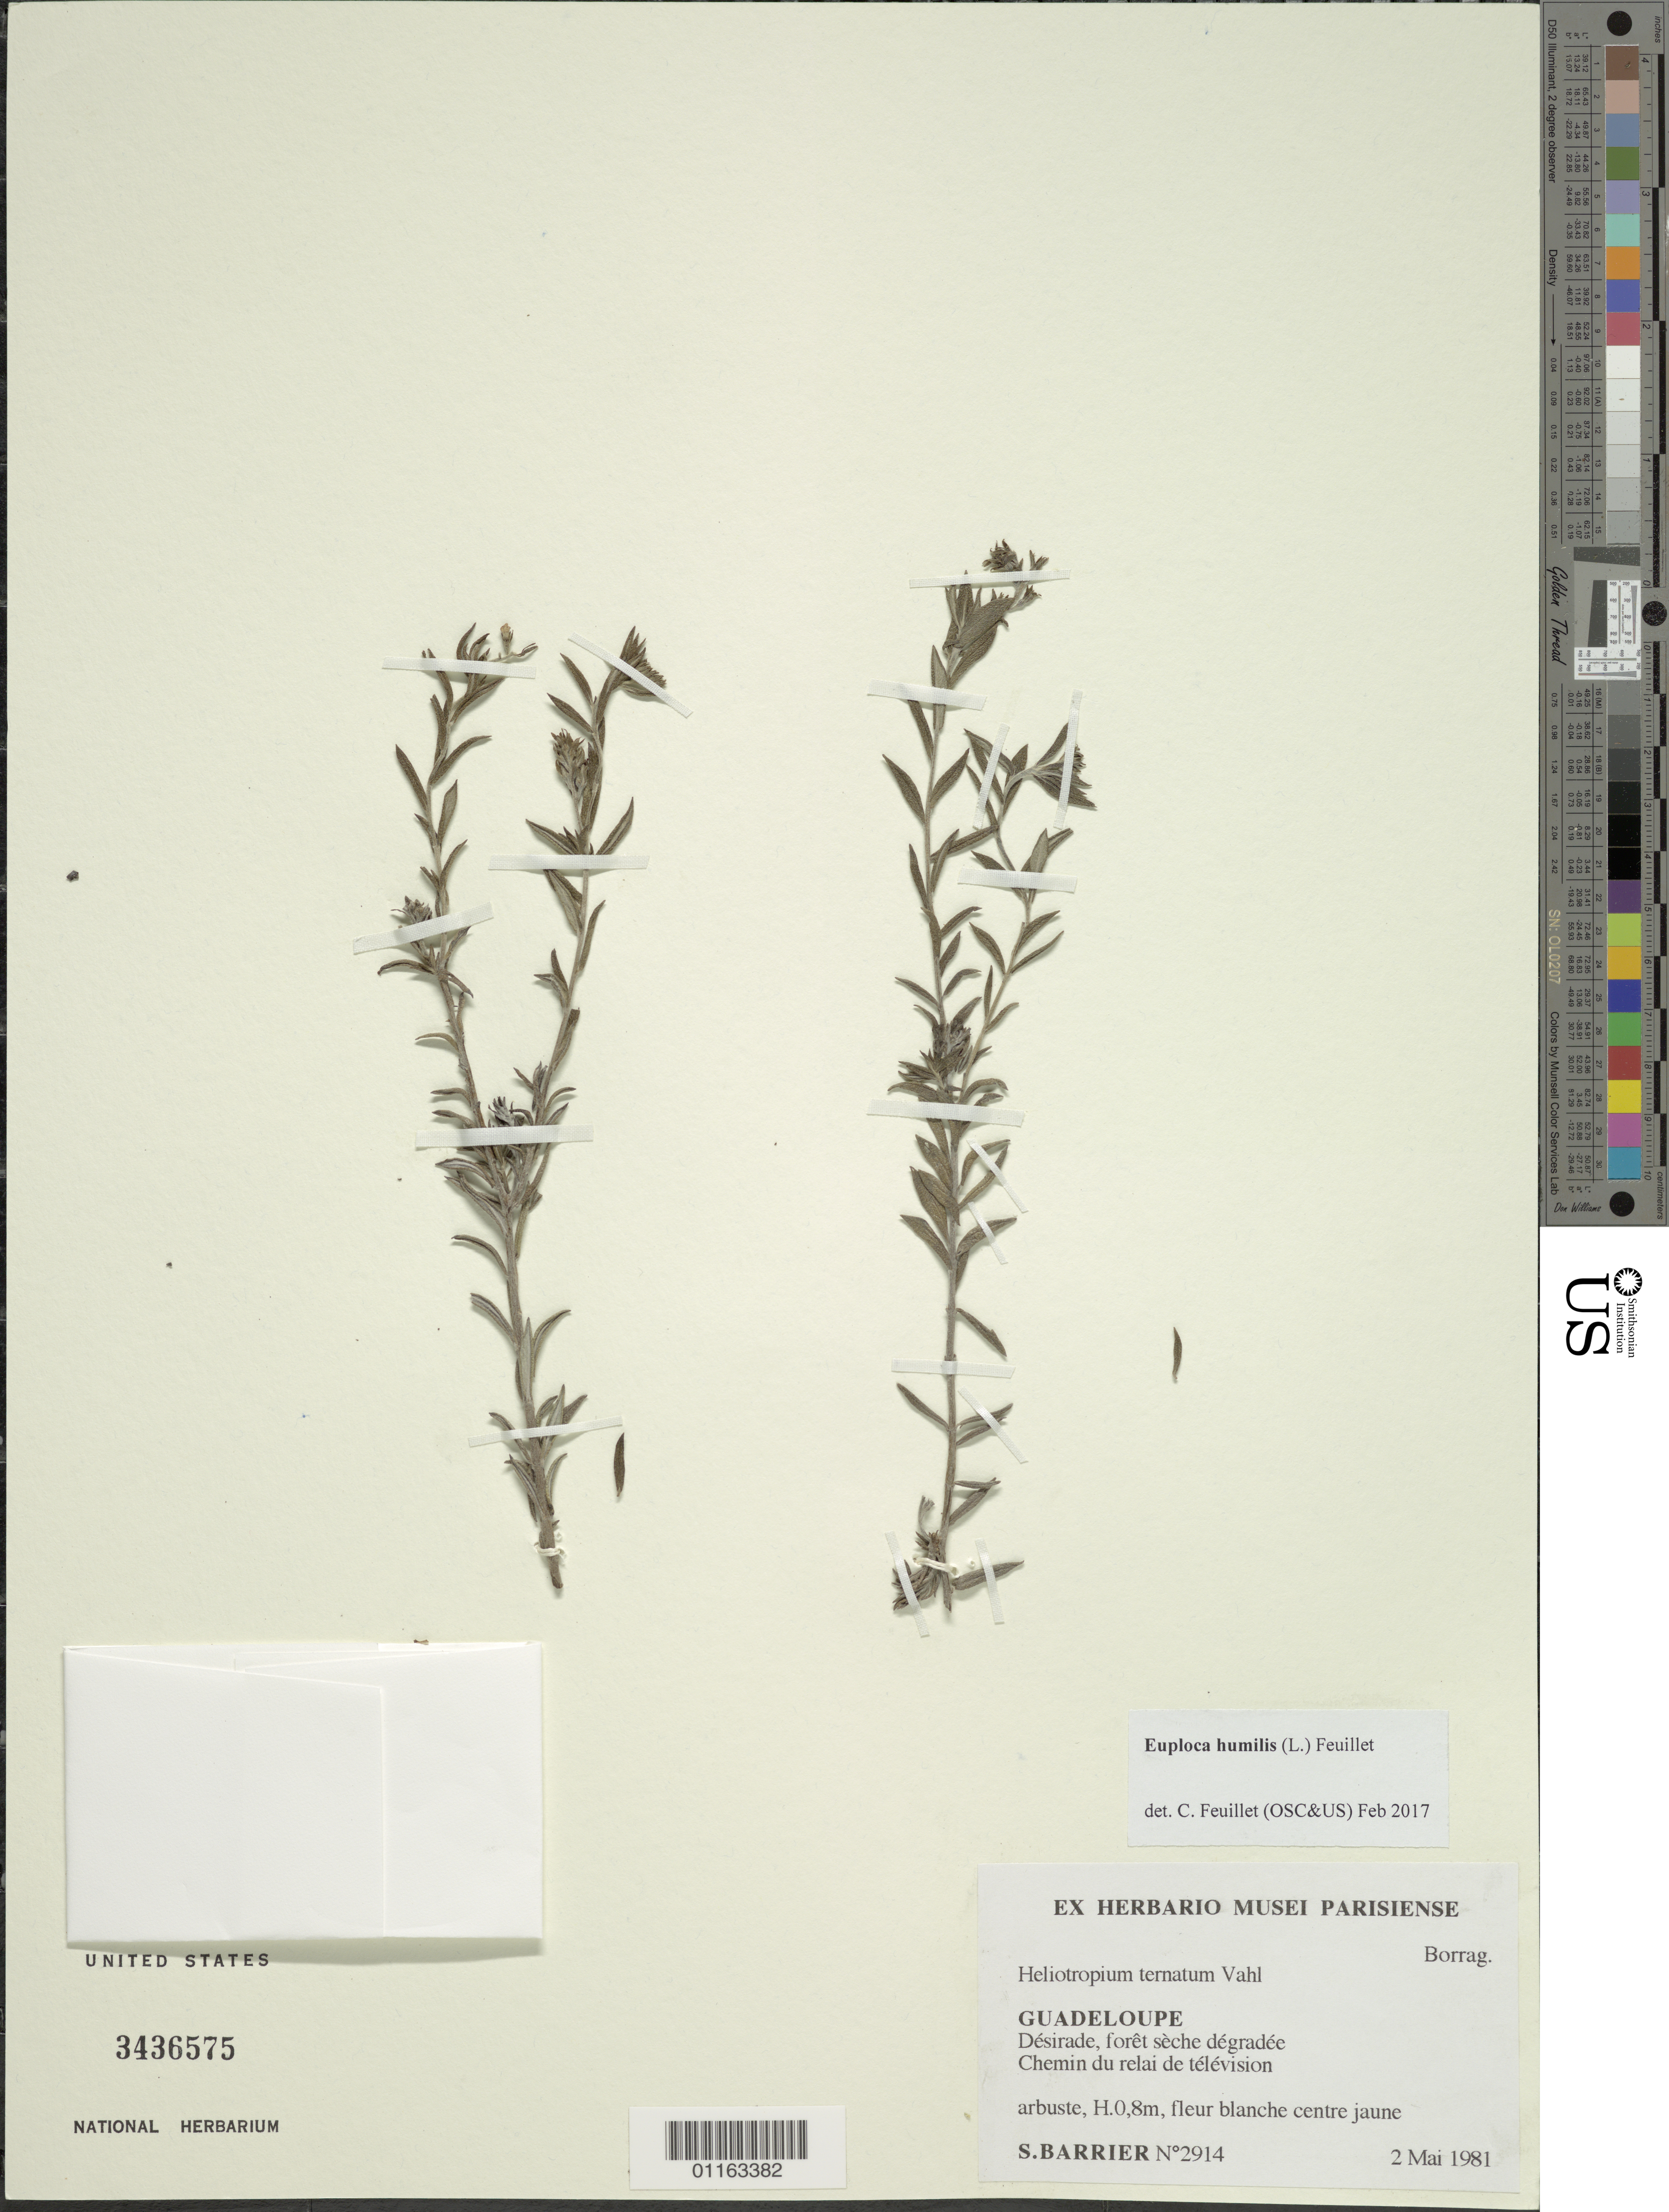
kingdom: Plantae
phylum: Tracheophyta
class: Magnoliopsida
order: Boraginales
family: Heliotropiaceae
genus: Euploca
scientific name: Euploca humilis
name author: (L.) Feuillet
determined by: Feuillet, C.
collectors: S. Barrier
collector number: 2914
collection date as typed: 02 May 1981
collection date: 1981-05-02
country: Guadeloupe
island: La Désirade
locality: Desirade; Chemin du relai de television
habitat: Forêt sèche dégradée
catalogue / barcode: US 3436575